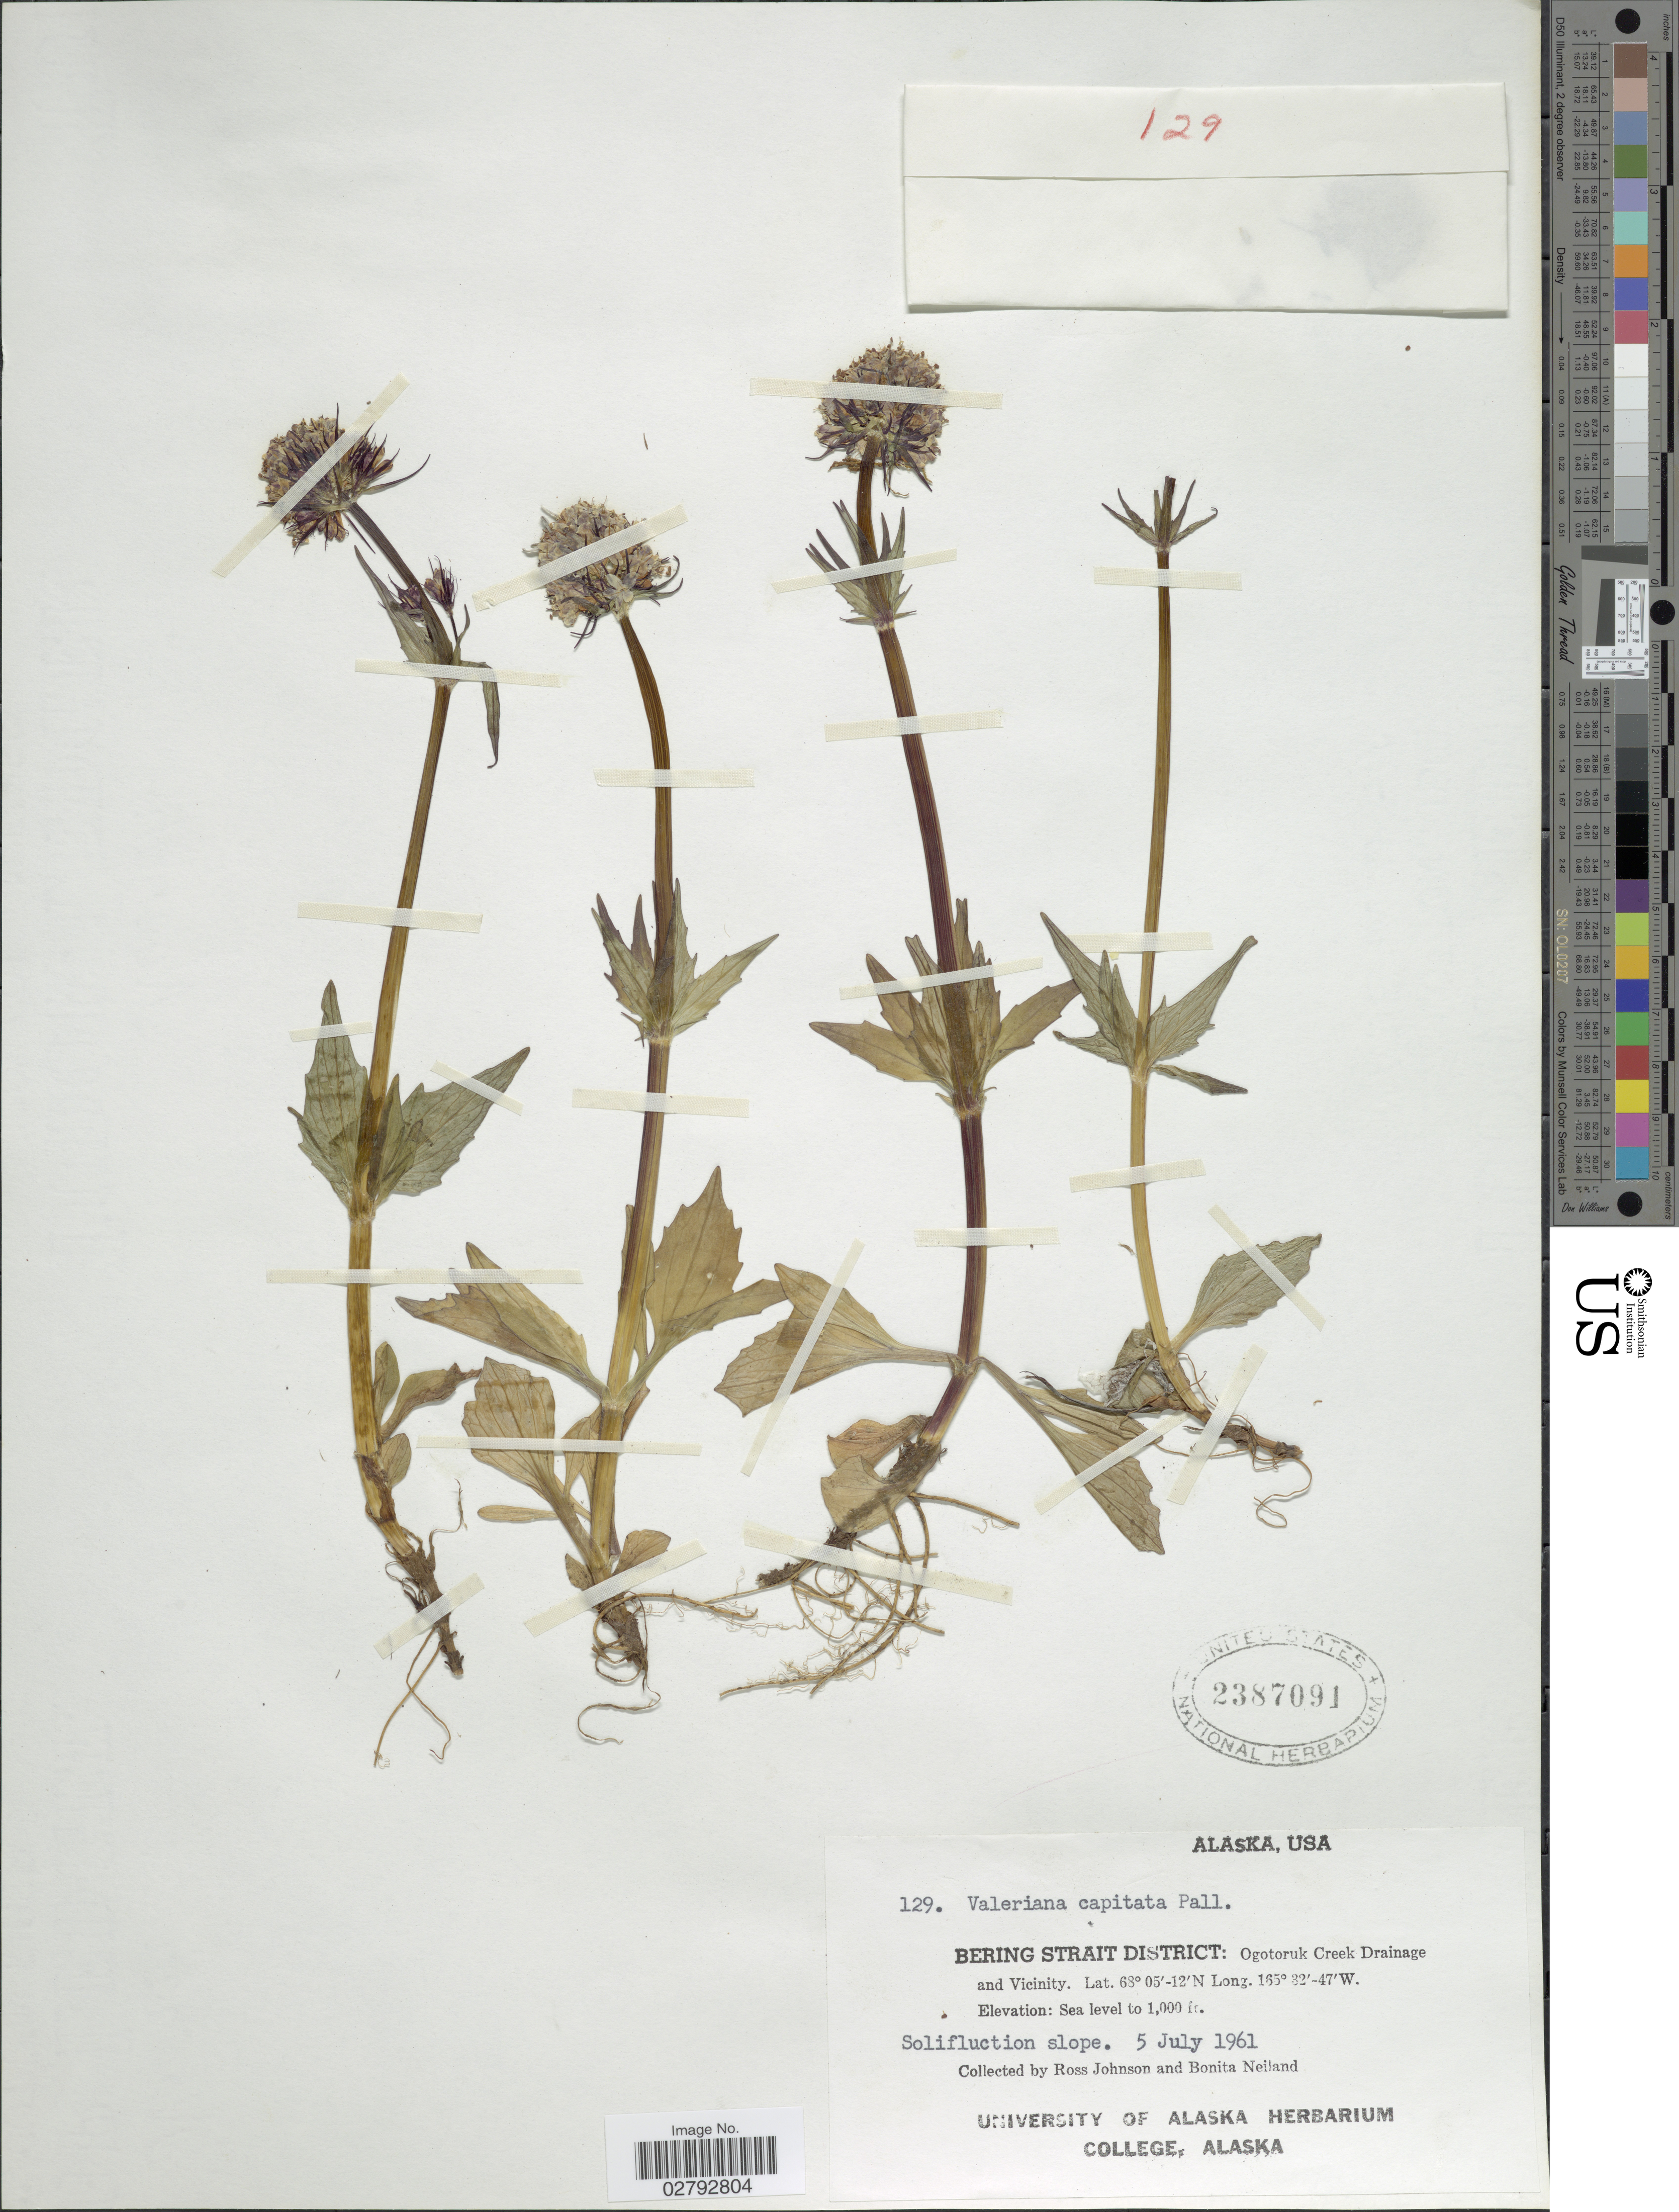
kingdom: Plantae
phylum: Tracheophyta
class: Magnoliopsida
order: Dipsacales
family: Caprifoliaceae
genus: Valeriana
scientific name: Valeriana capitata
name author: Link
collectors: R. Johnson & B. Neiland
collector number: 129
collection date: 1961-07-05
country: United States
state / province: Alaska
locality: Bering Strait District: Ogotoruk Creek Drainage and Vicinity.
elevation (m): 0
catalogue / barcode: US 2387091